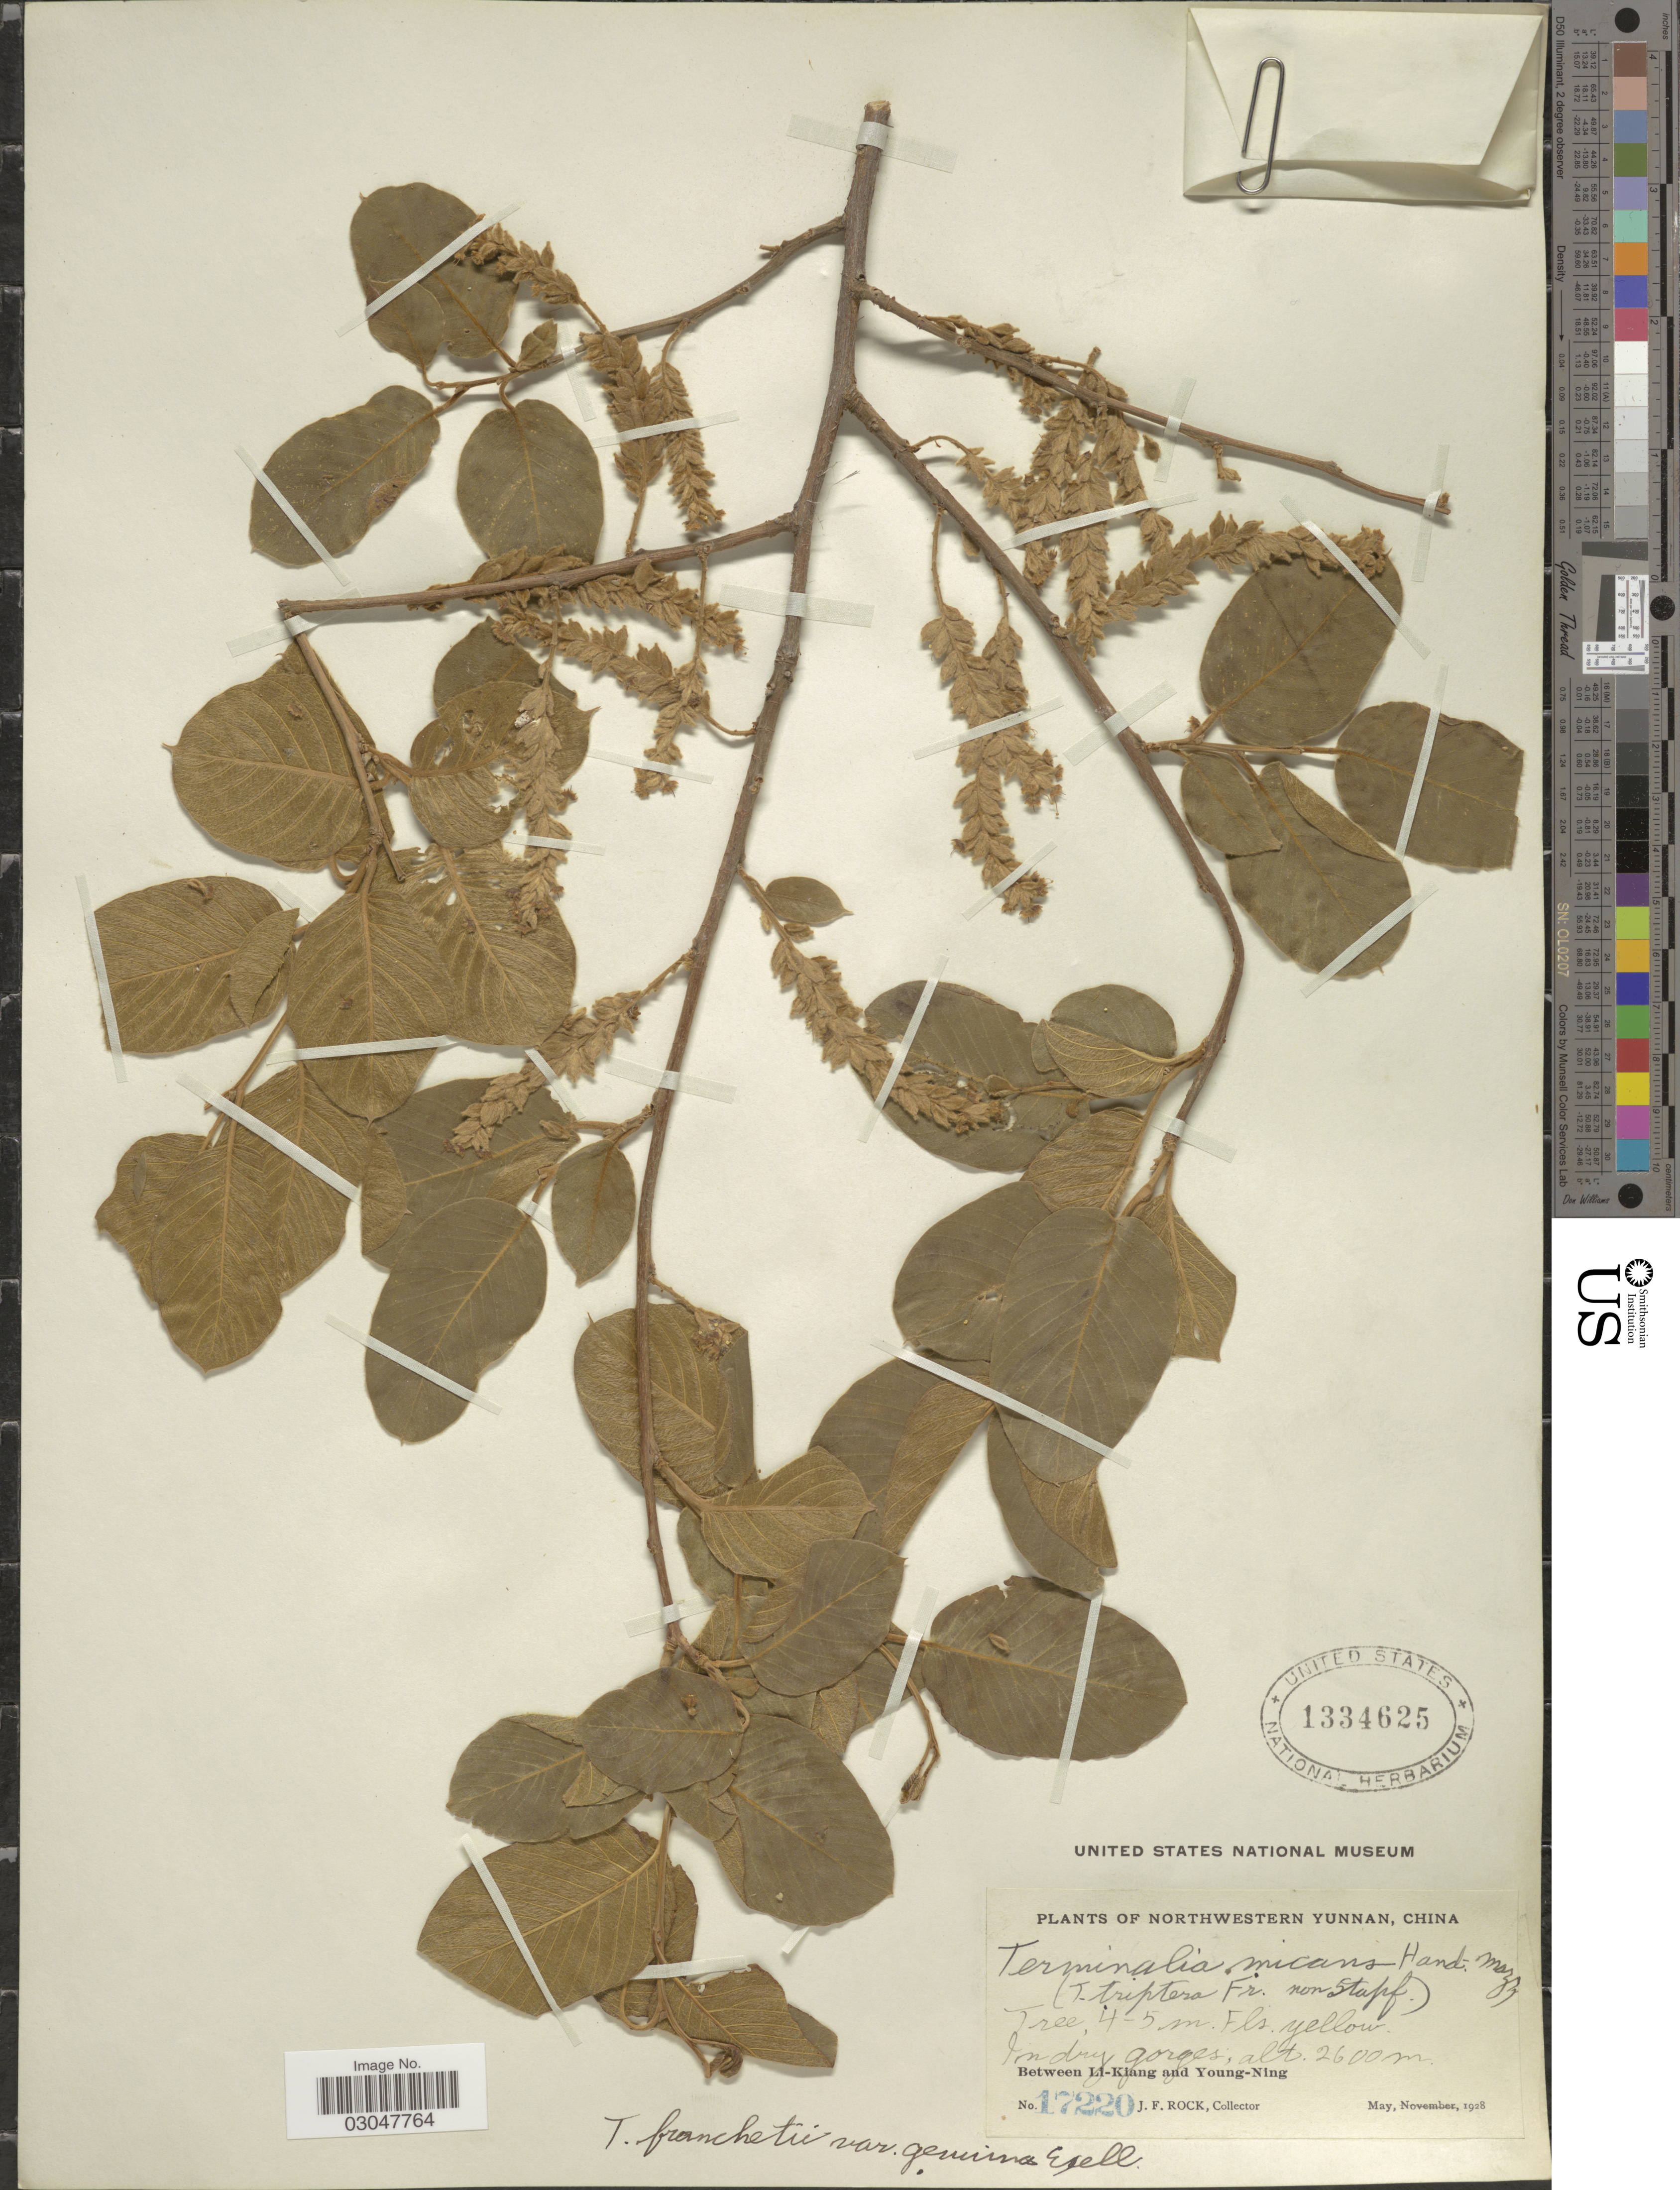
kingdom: Plantae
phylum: Tracheophyta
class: Magnoliopsida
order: Myrtales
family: Combretaceae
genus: Terminalia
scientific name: Terminalia franchetii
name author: Gagnep.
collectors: J. Rock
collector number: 17220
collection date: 1928-05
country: China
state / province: Yunnan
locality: Northwestern Yunnan. In dry gorges. Between Li-Kiang and Young-Ning.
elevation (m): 2600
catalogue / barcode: US 1334625